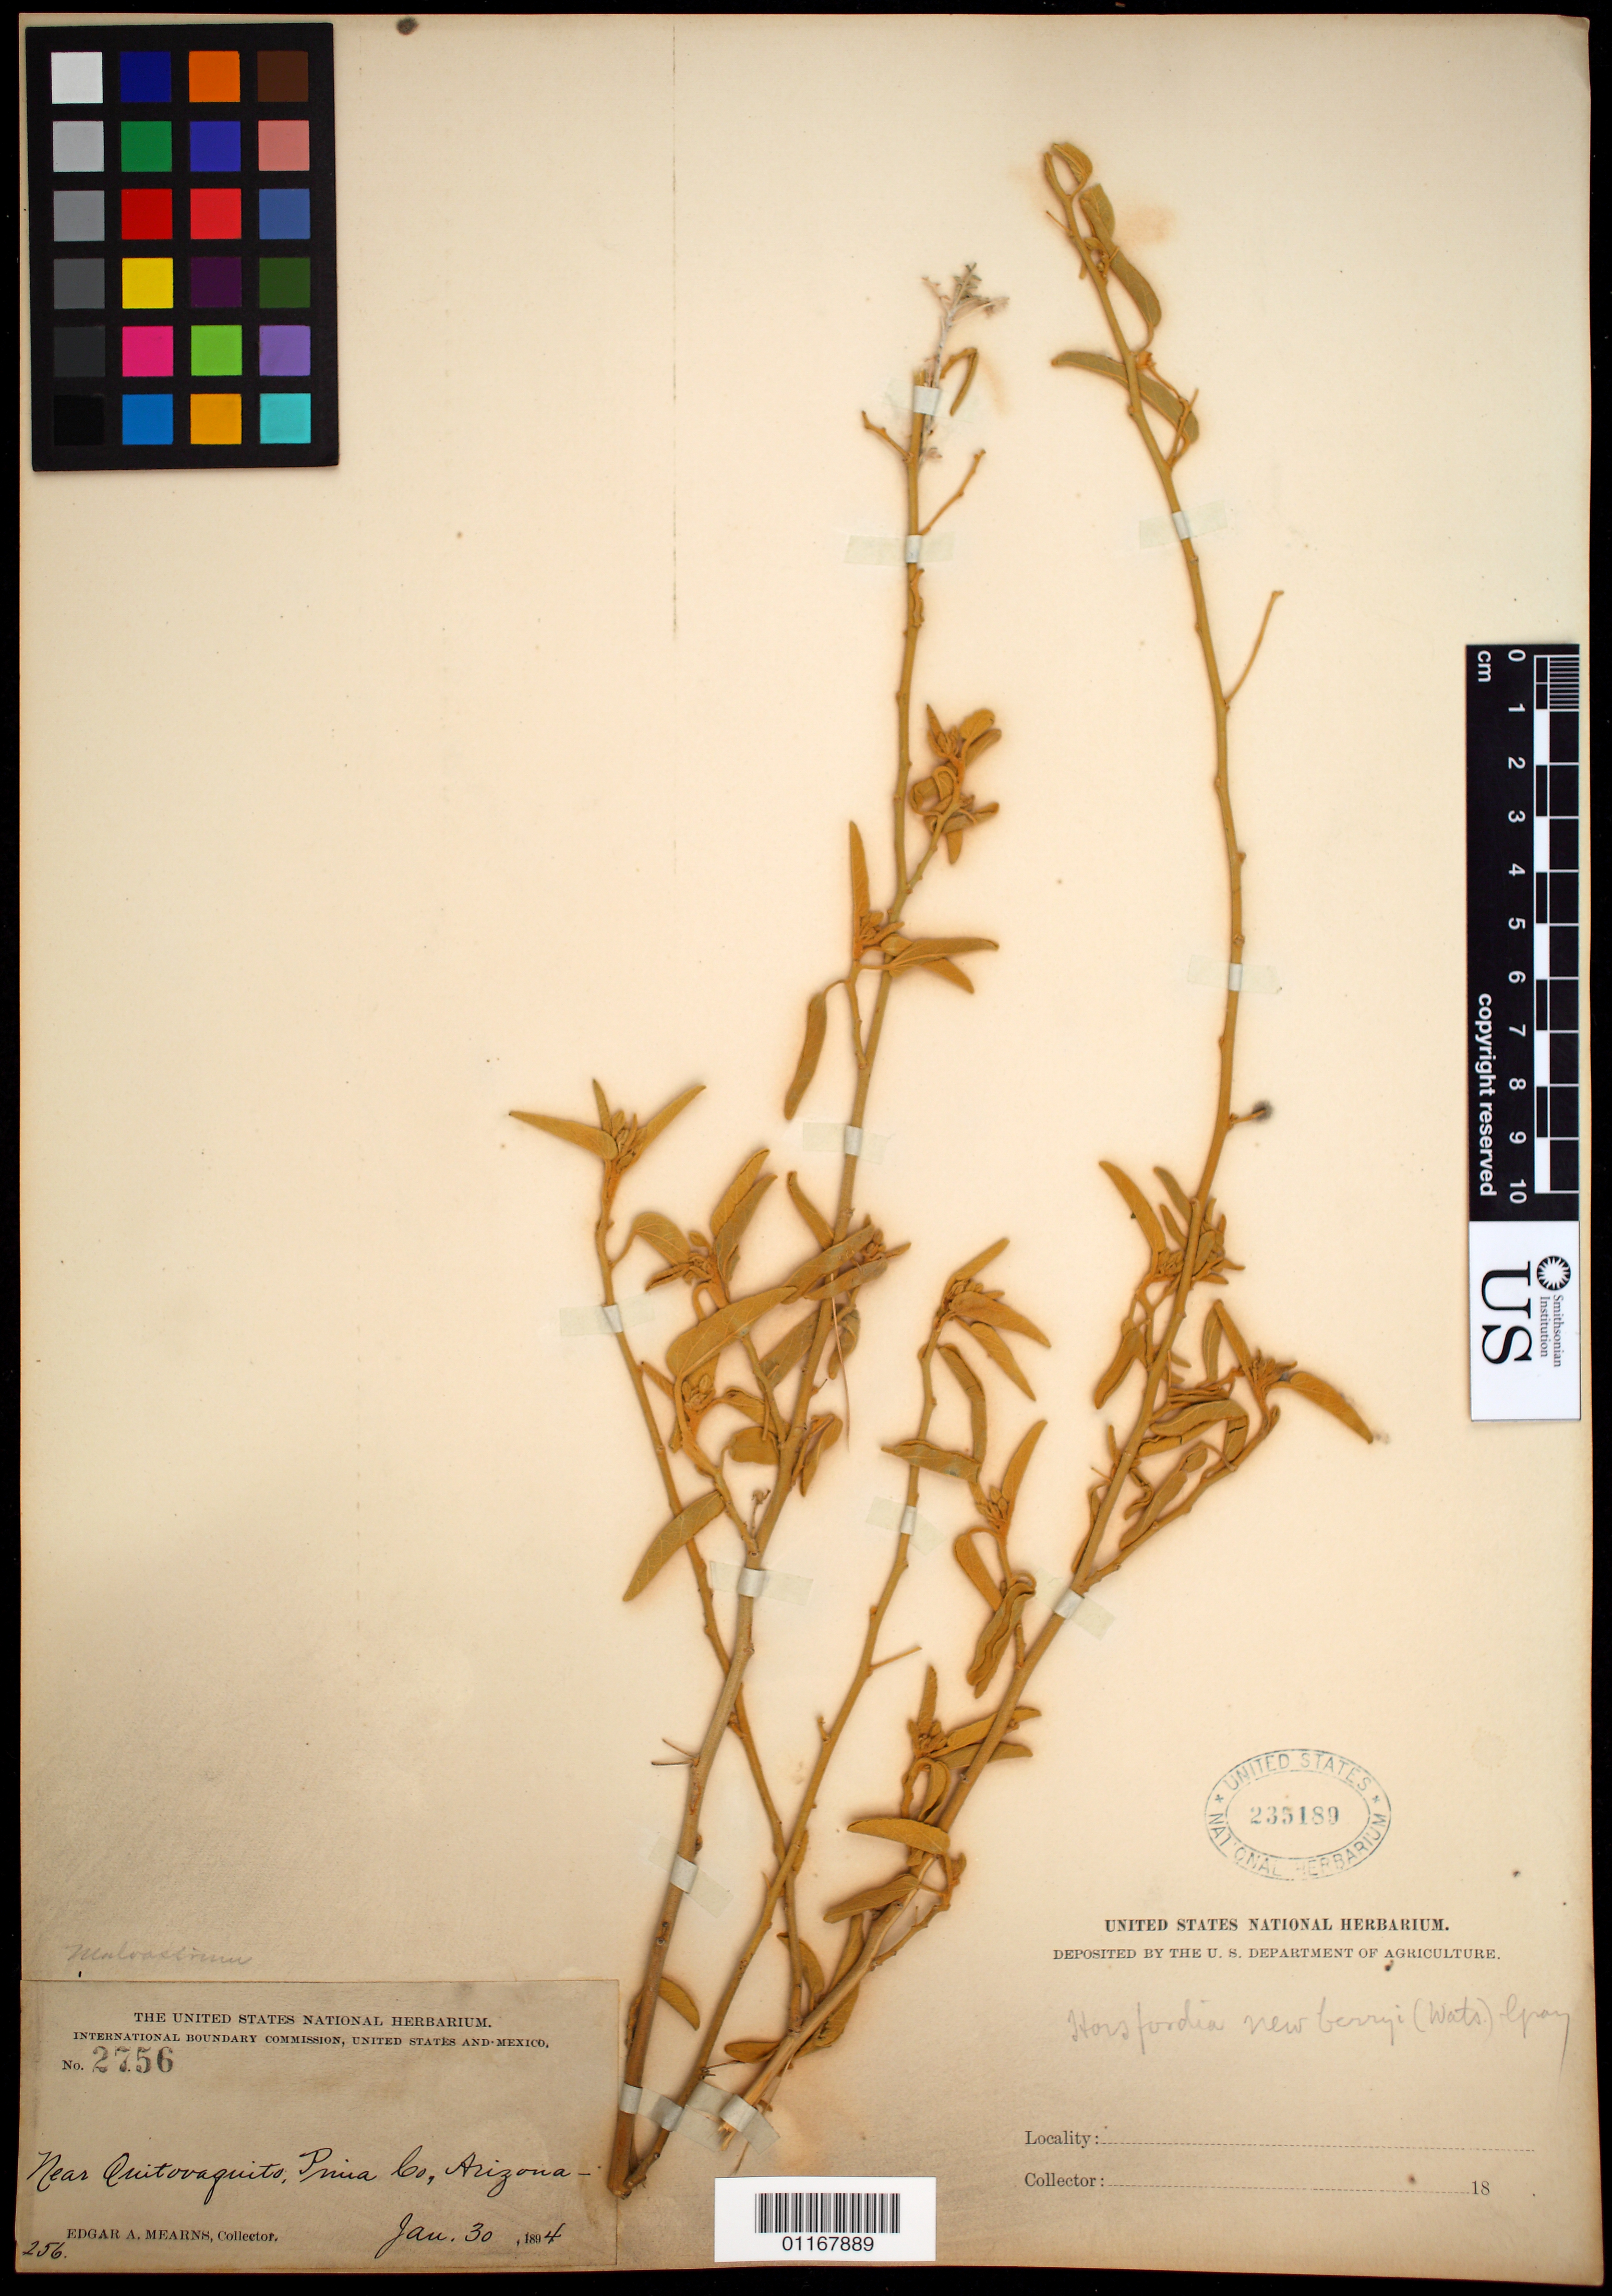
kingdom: Plantae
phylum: Tracheophyta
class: Magnoliopsida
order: Malvales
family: Malvaceae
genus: Horsfordia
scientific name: Horsfordia newberryi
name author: (S. Watson) A. Gray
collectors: E. A. Mearns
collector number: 2756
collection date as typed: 30 Jan 1894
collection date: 1894-01-30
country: United States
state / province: Arizona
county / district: Pima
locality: Near Quitovaquito.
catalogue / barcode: US 235189